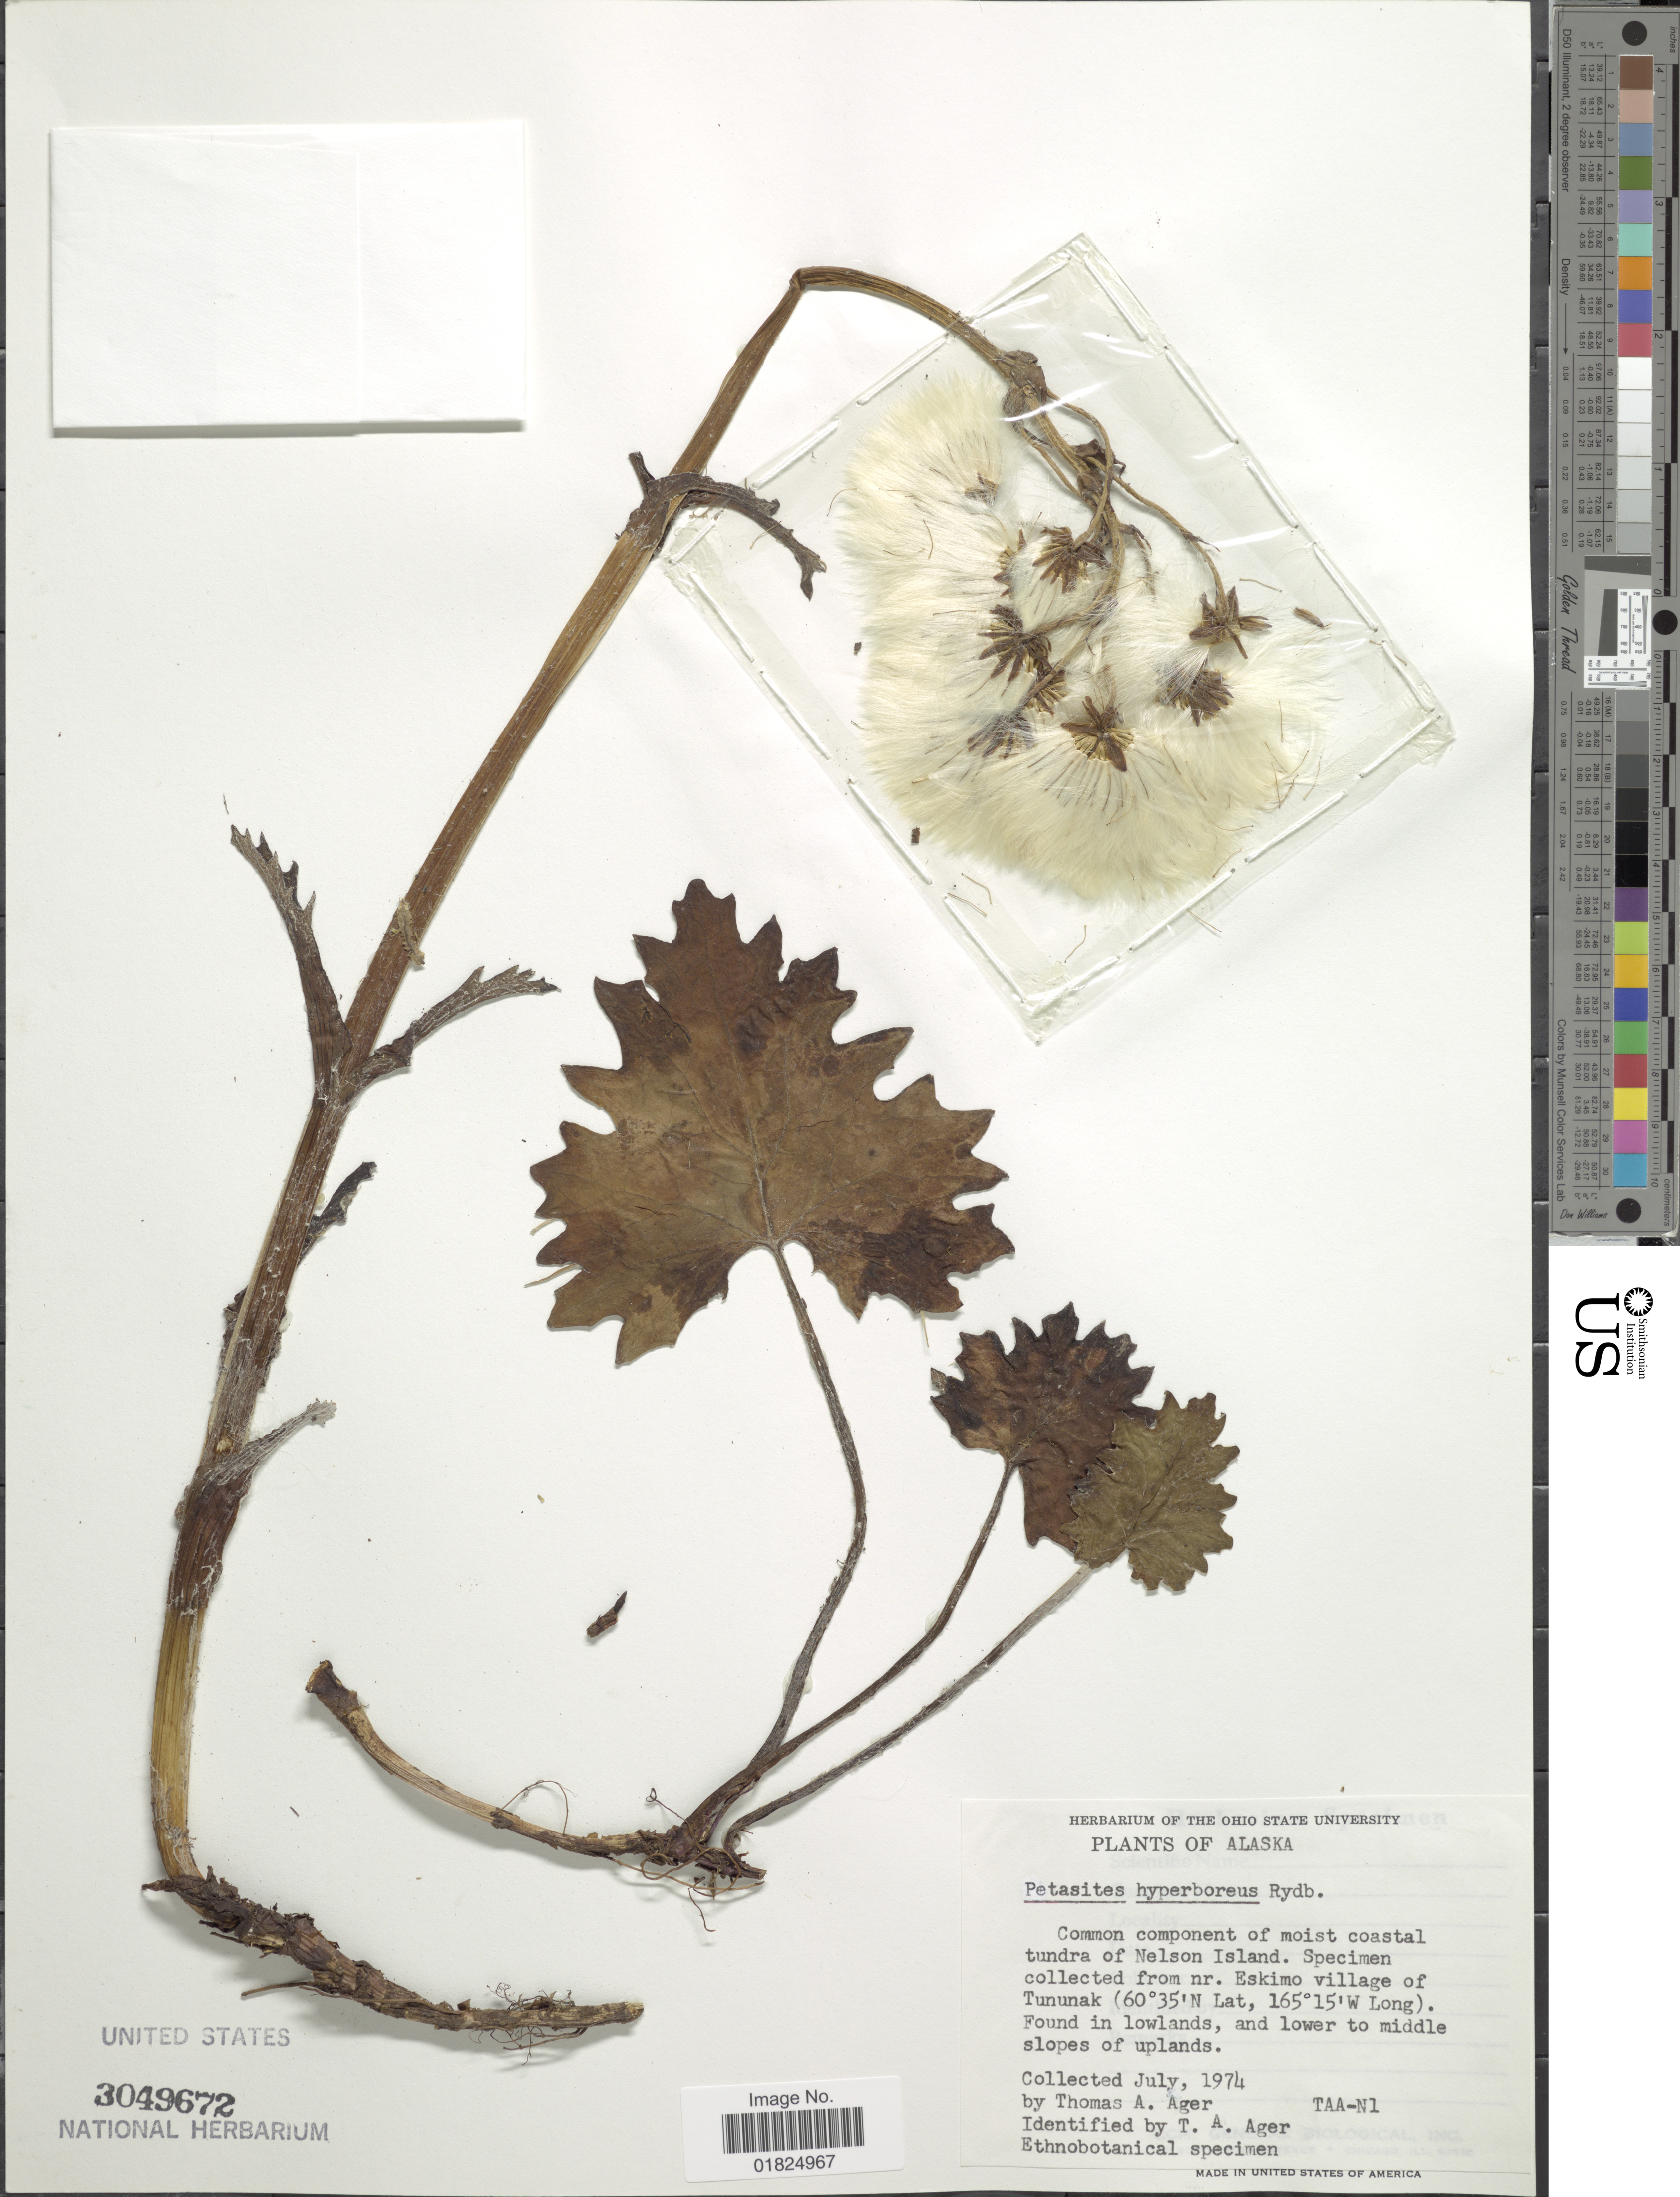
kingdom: Plantae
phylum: Tracheophyta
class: Magnoliopsida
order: Asterales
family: Asteraceae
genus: Petasites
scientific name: Petasites frigidus var. frigidus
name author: (L.) Fr.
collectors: T. A. Ager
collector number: TAA-N1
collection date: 1974-07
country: United States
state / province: Alaska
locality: Alaska. moist coastal tundra of Nelson Island. Eskimo cillage of Tununak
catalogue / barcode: US 3049672